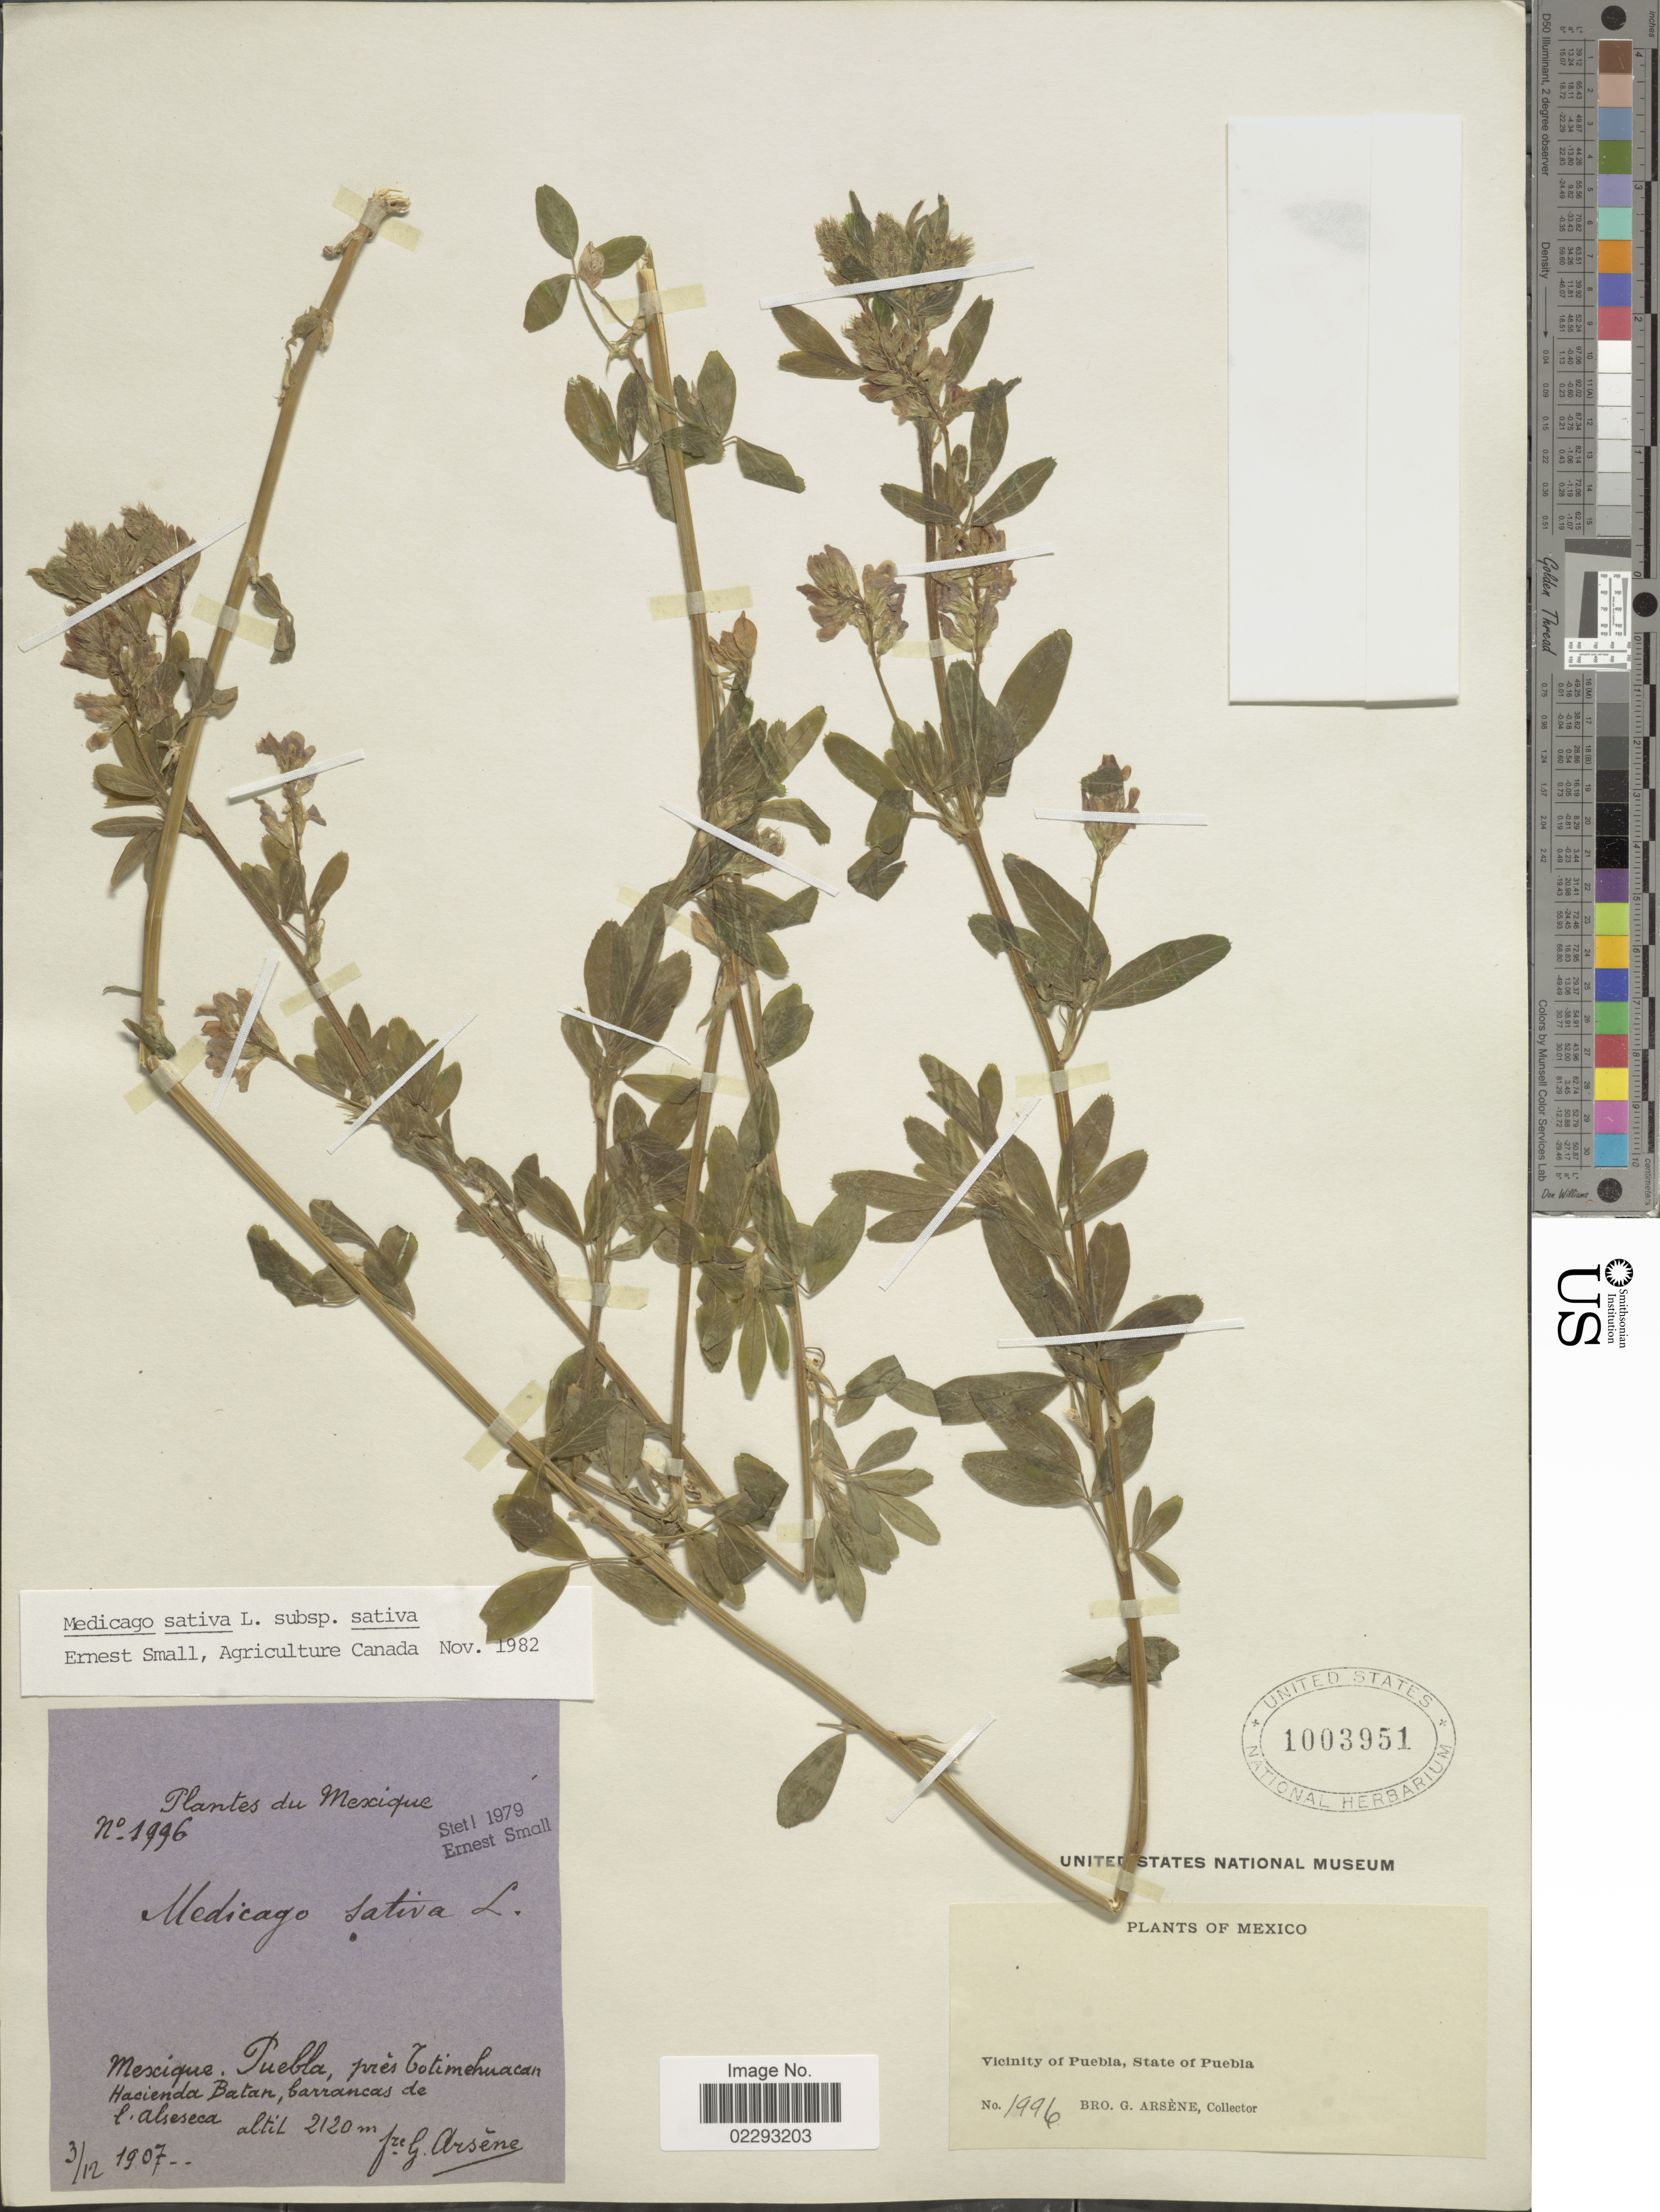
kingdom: Plantae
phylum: Tracheophyta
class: Magnoliopsida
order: Fabales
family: Fabaceae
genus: Medicago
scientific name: Medicago sativa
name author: L.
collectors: Bro. G. Arsène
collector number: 1996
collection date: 1907-12-03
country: Mexico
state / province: Puebla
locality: Prés Cotimehuacan, Hacienda Batan, barrancas de l'Alseseca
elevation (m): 2120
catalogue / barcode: US 1003951